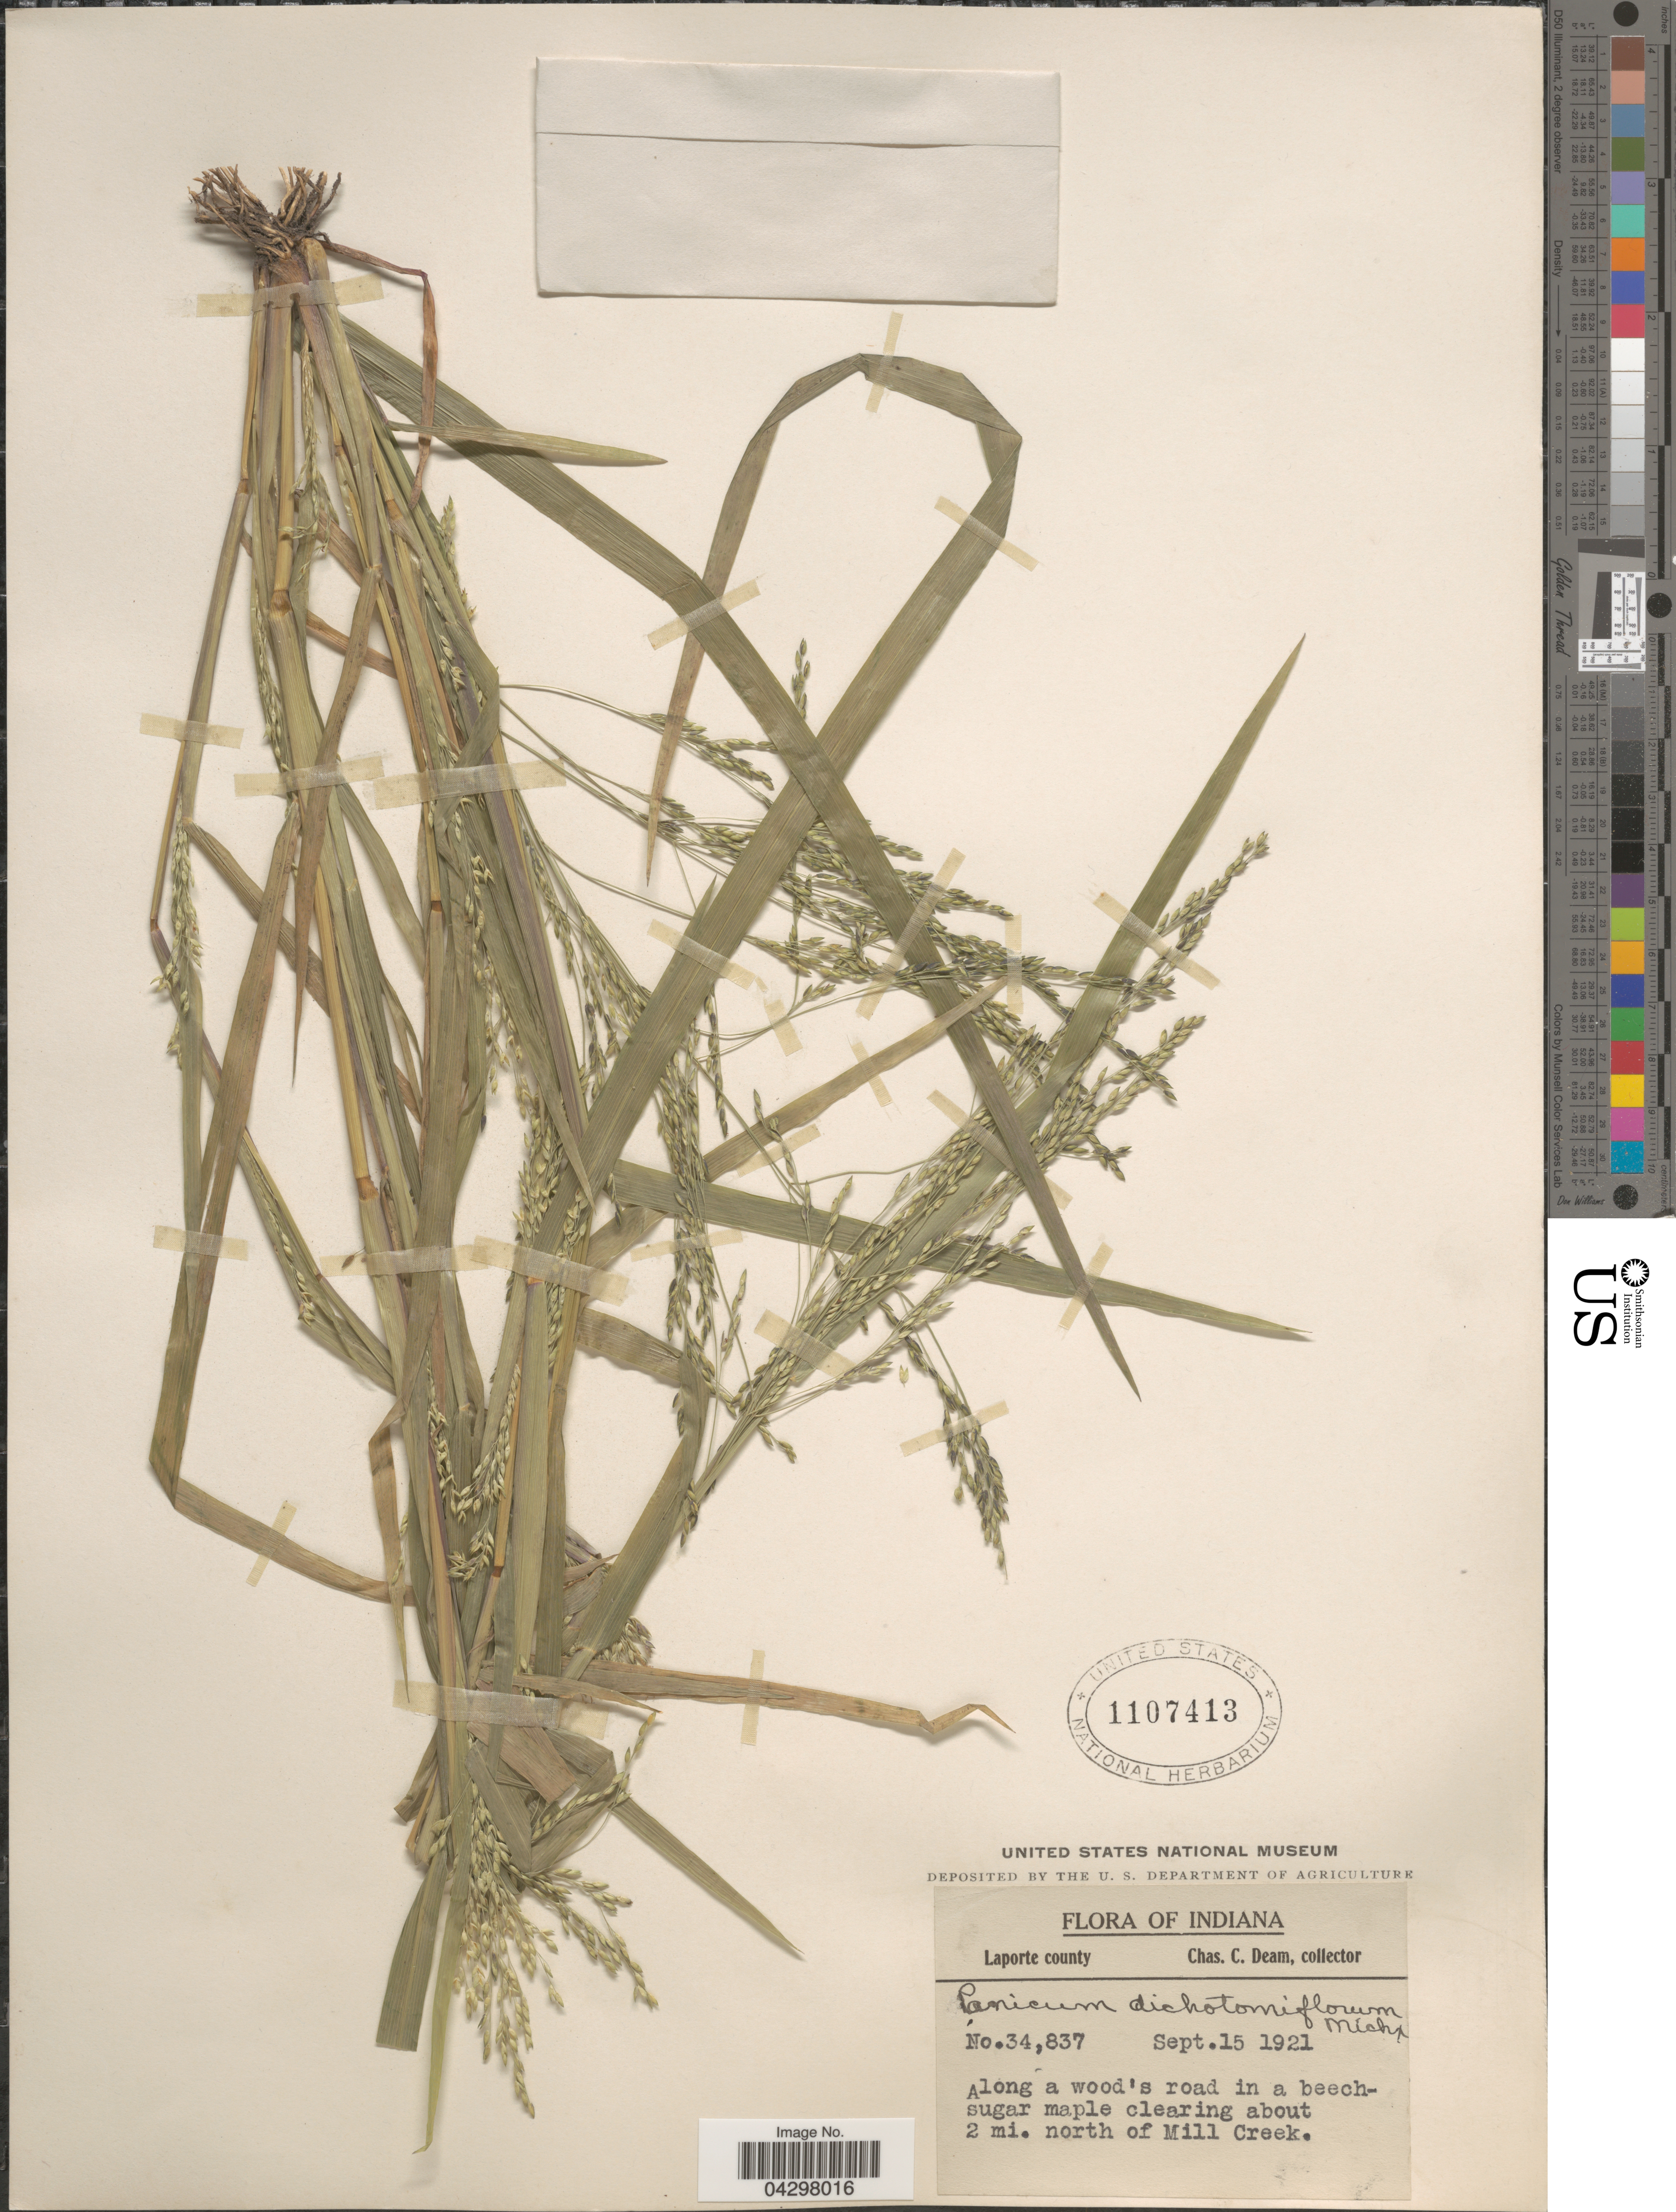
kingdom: Plantae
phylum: Tracheophyta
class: Liliopsida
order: Poales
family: Poaceae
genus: Panicum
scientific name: Panicum dichotomiflorum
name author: Michx.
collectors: C. C. Deam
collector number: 34837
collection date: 1921-09-15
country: United States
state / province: Indiana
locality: Laporte county. Along a wood's road in a beech-sugar maple clearing about 2 mi. north of Mill Creek.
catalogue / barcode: US 1107413